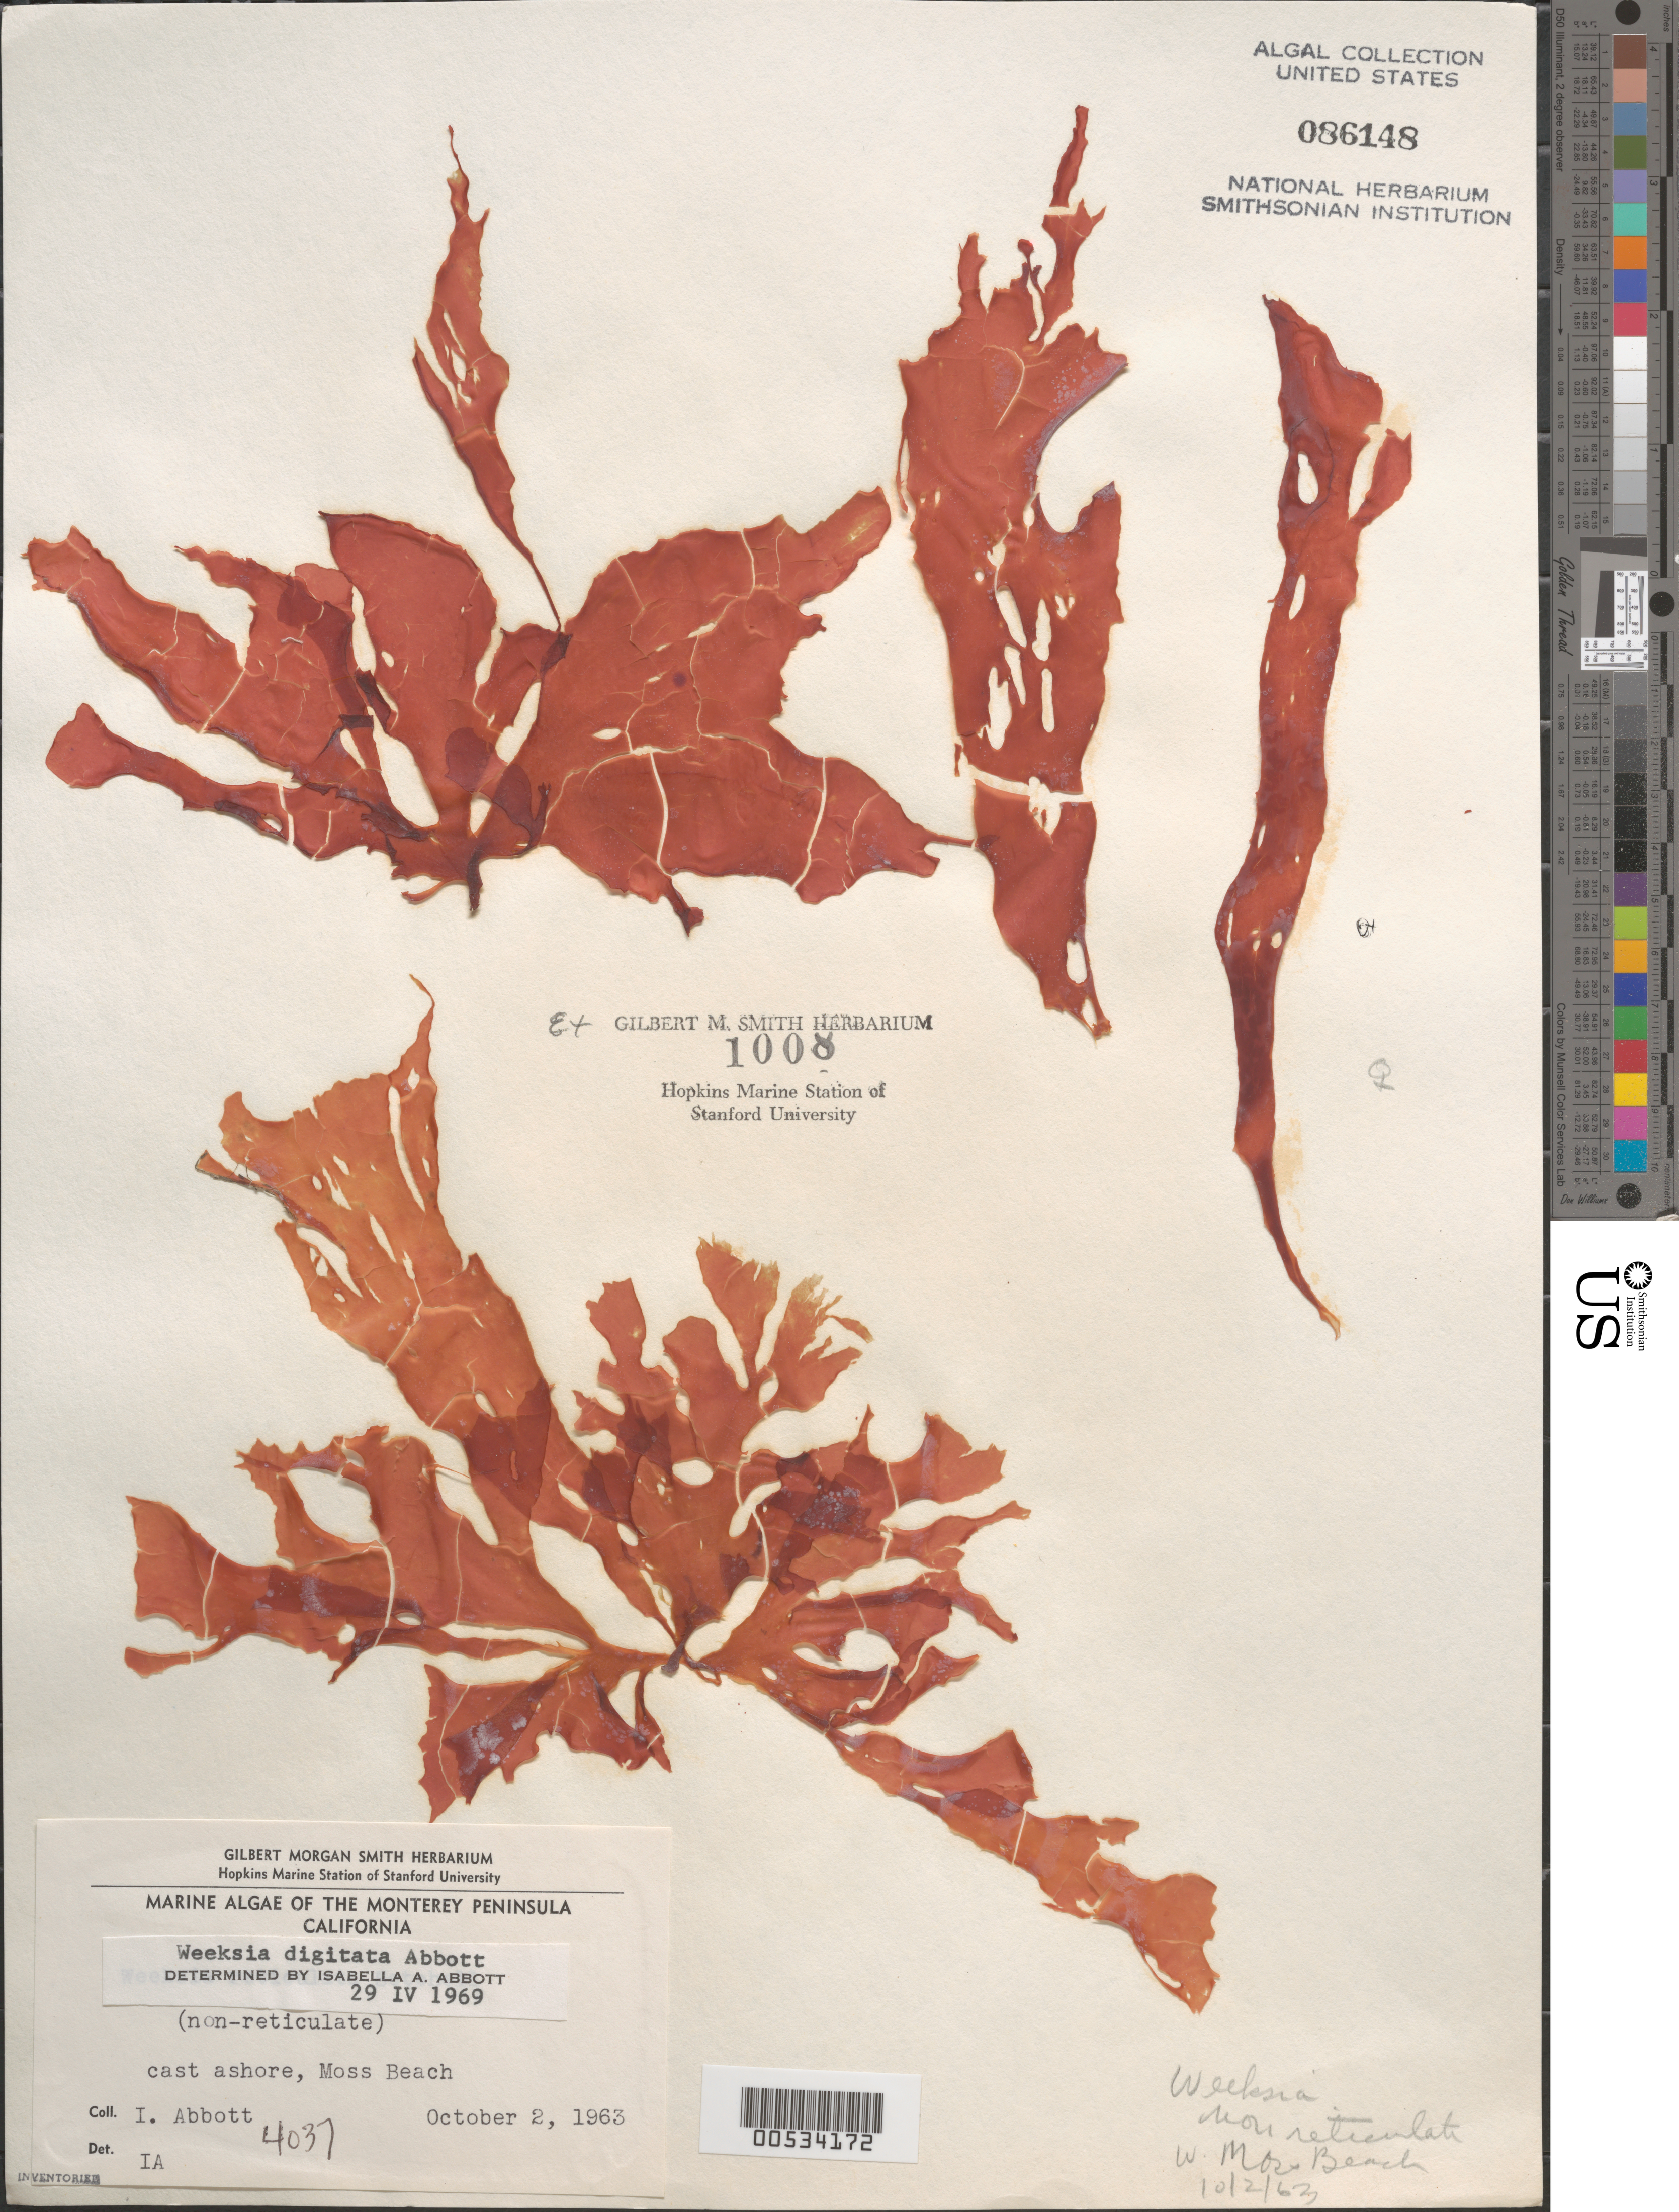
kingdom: Plantae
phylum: Rhodophyta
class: Florideophyceae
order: Gigartinales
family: Dumontiaceae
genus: Weeksia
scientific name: Weeksia digitata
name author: I.A. Abbott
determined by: Abbott, Isabella A.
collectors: I. A. Abbott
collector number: IAA 4037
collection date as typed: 02 Oct 1963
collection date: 1963-10-02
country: United States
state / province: California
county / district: Monterey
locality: Moss Beach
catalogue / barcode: US 86148